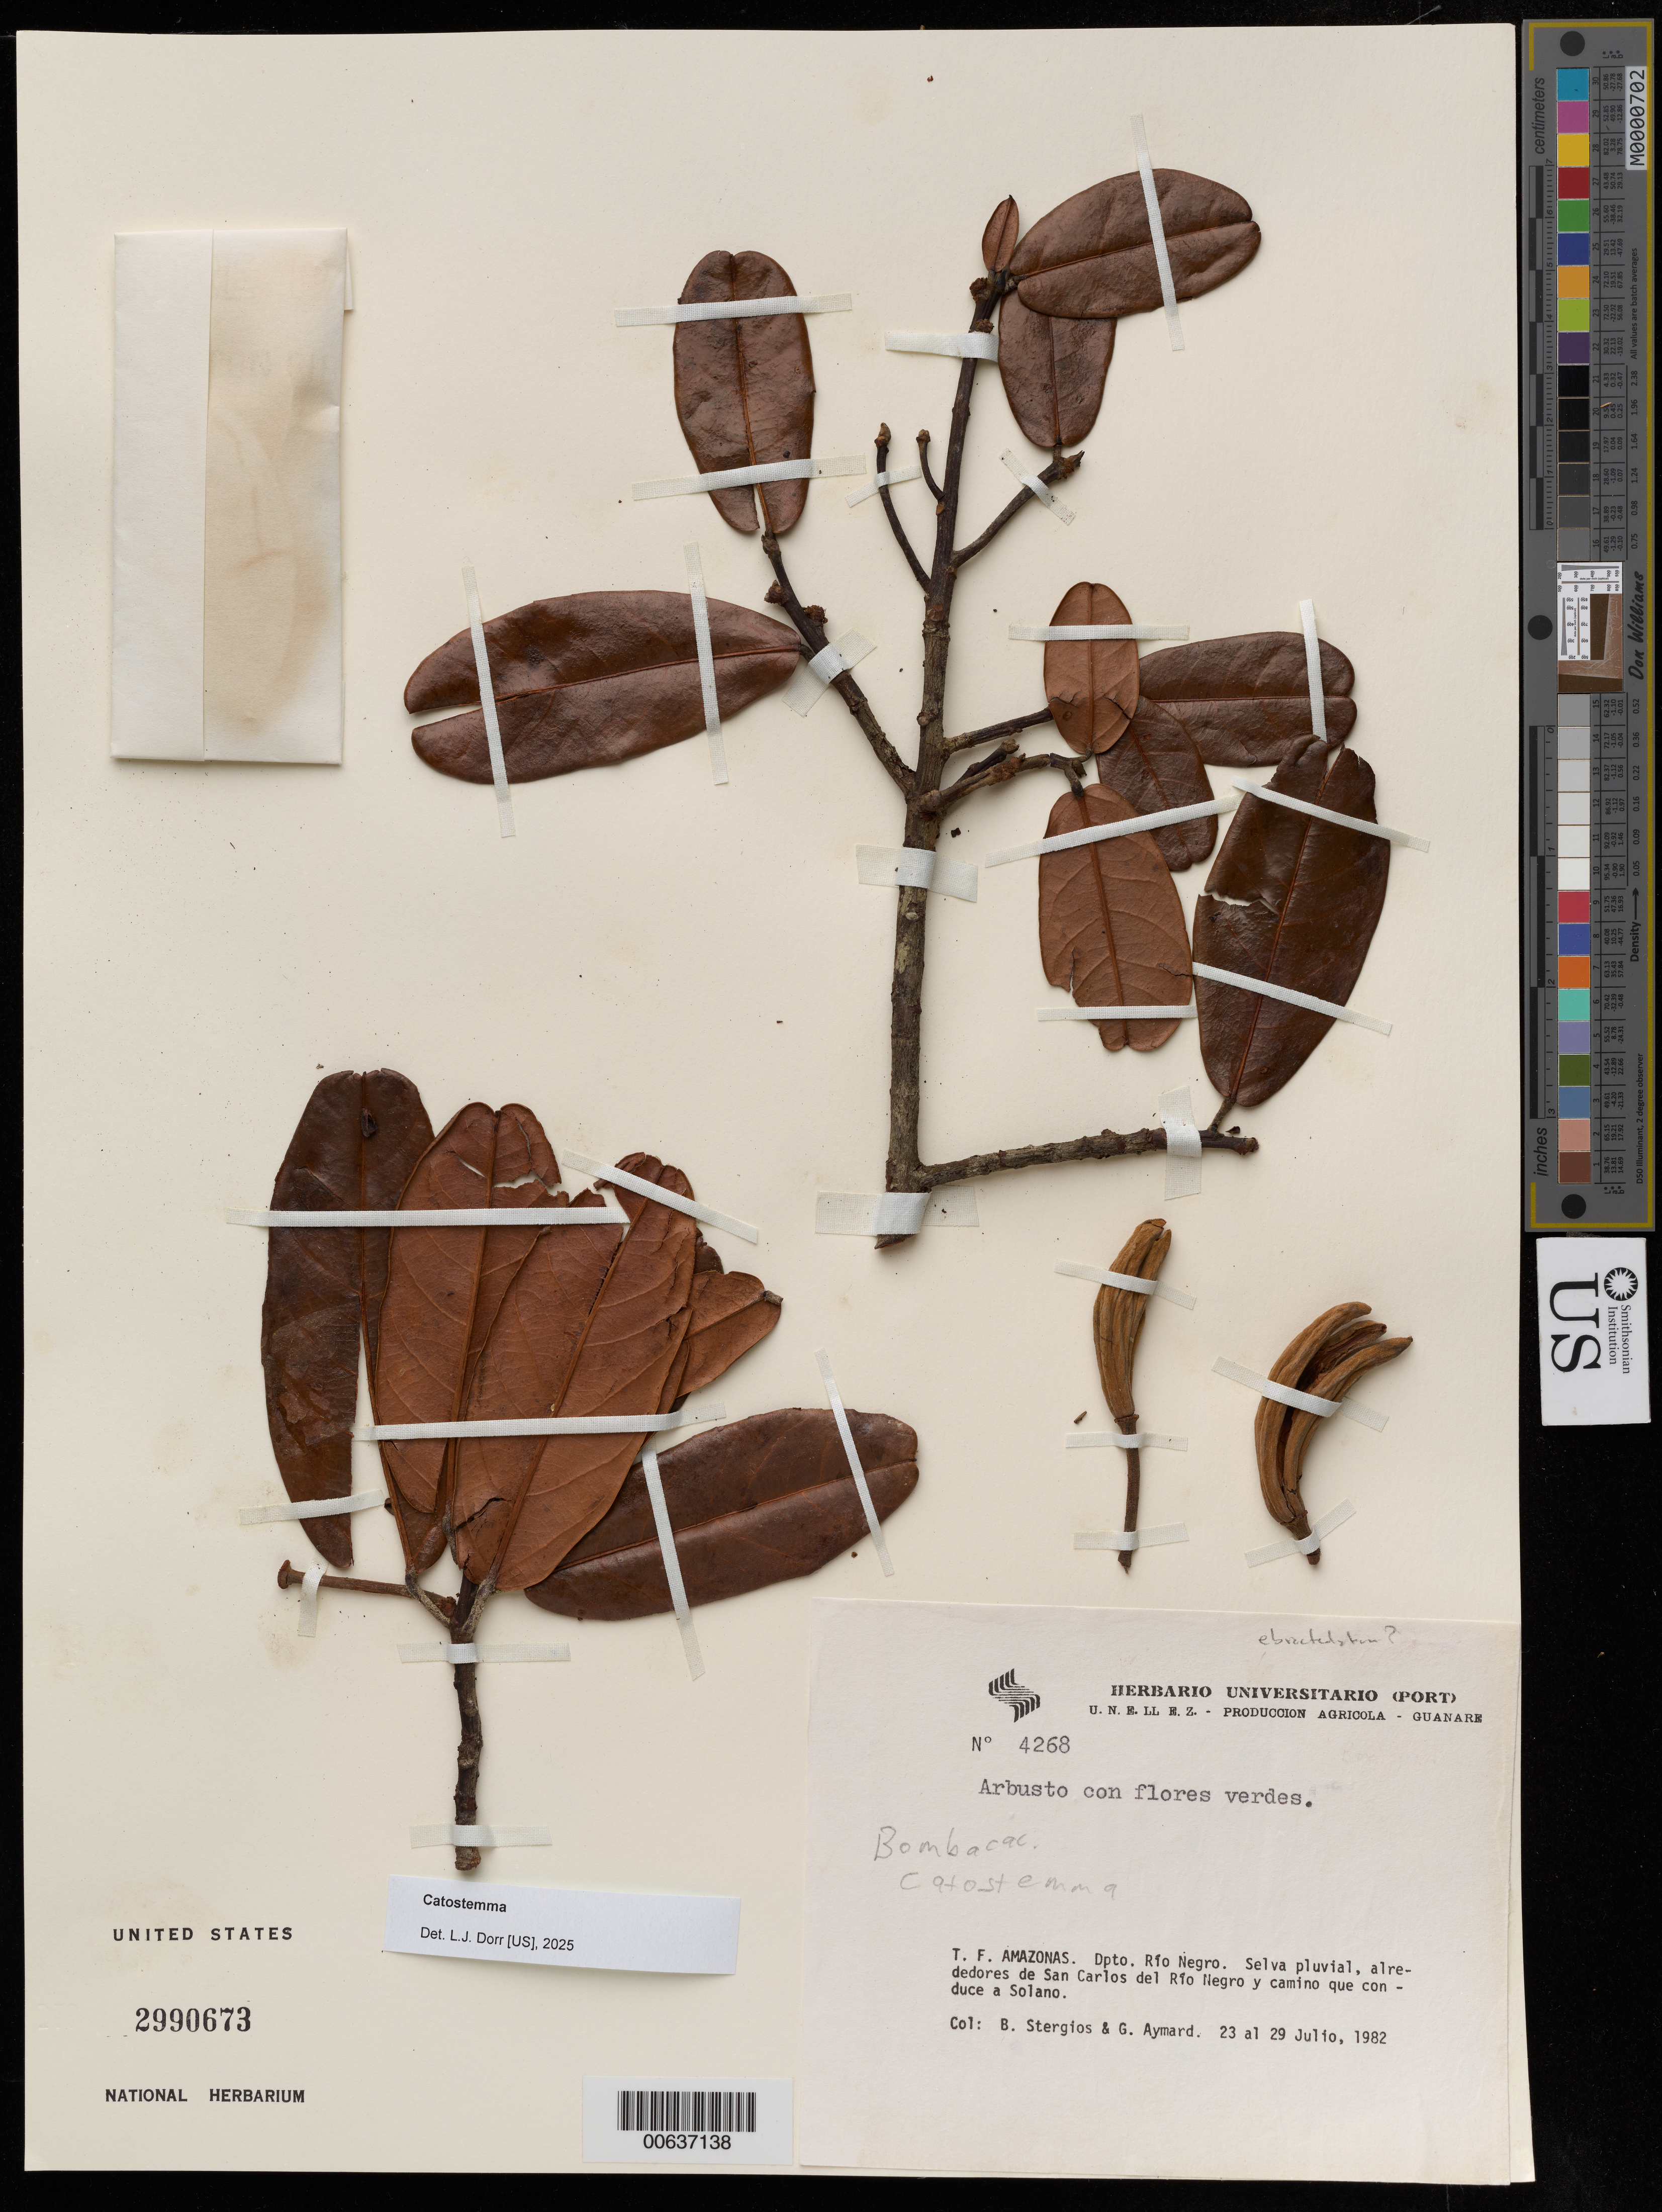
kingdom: Plantae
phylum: Tracheophyta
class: Magnoliopsida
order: Malvales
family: Malvaceae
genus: Catostemma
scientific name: Catostemma sp.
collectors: B. G. Stergios & G. A. Aymard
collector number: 4268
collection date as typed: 23-Jul-82 to 29-Jul-82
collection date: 1982-07-23/1982-07-29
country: Venezuela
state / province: Amazonas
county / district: Río Negro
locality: San Carlos del Río Negro y camino que conduce a Solano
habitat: Selva pluvial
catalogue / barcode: US 2990673